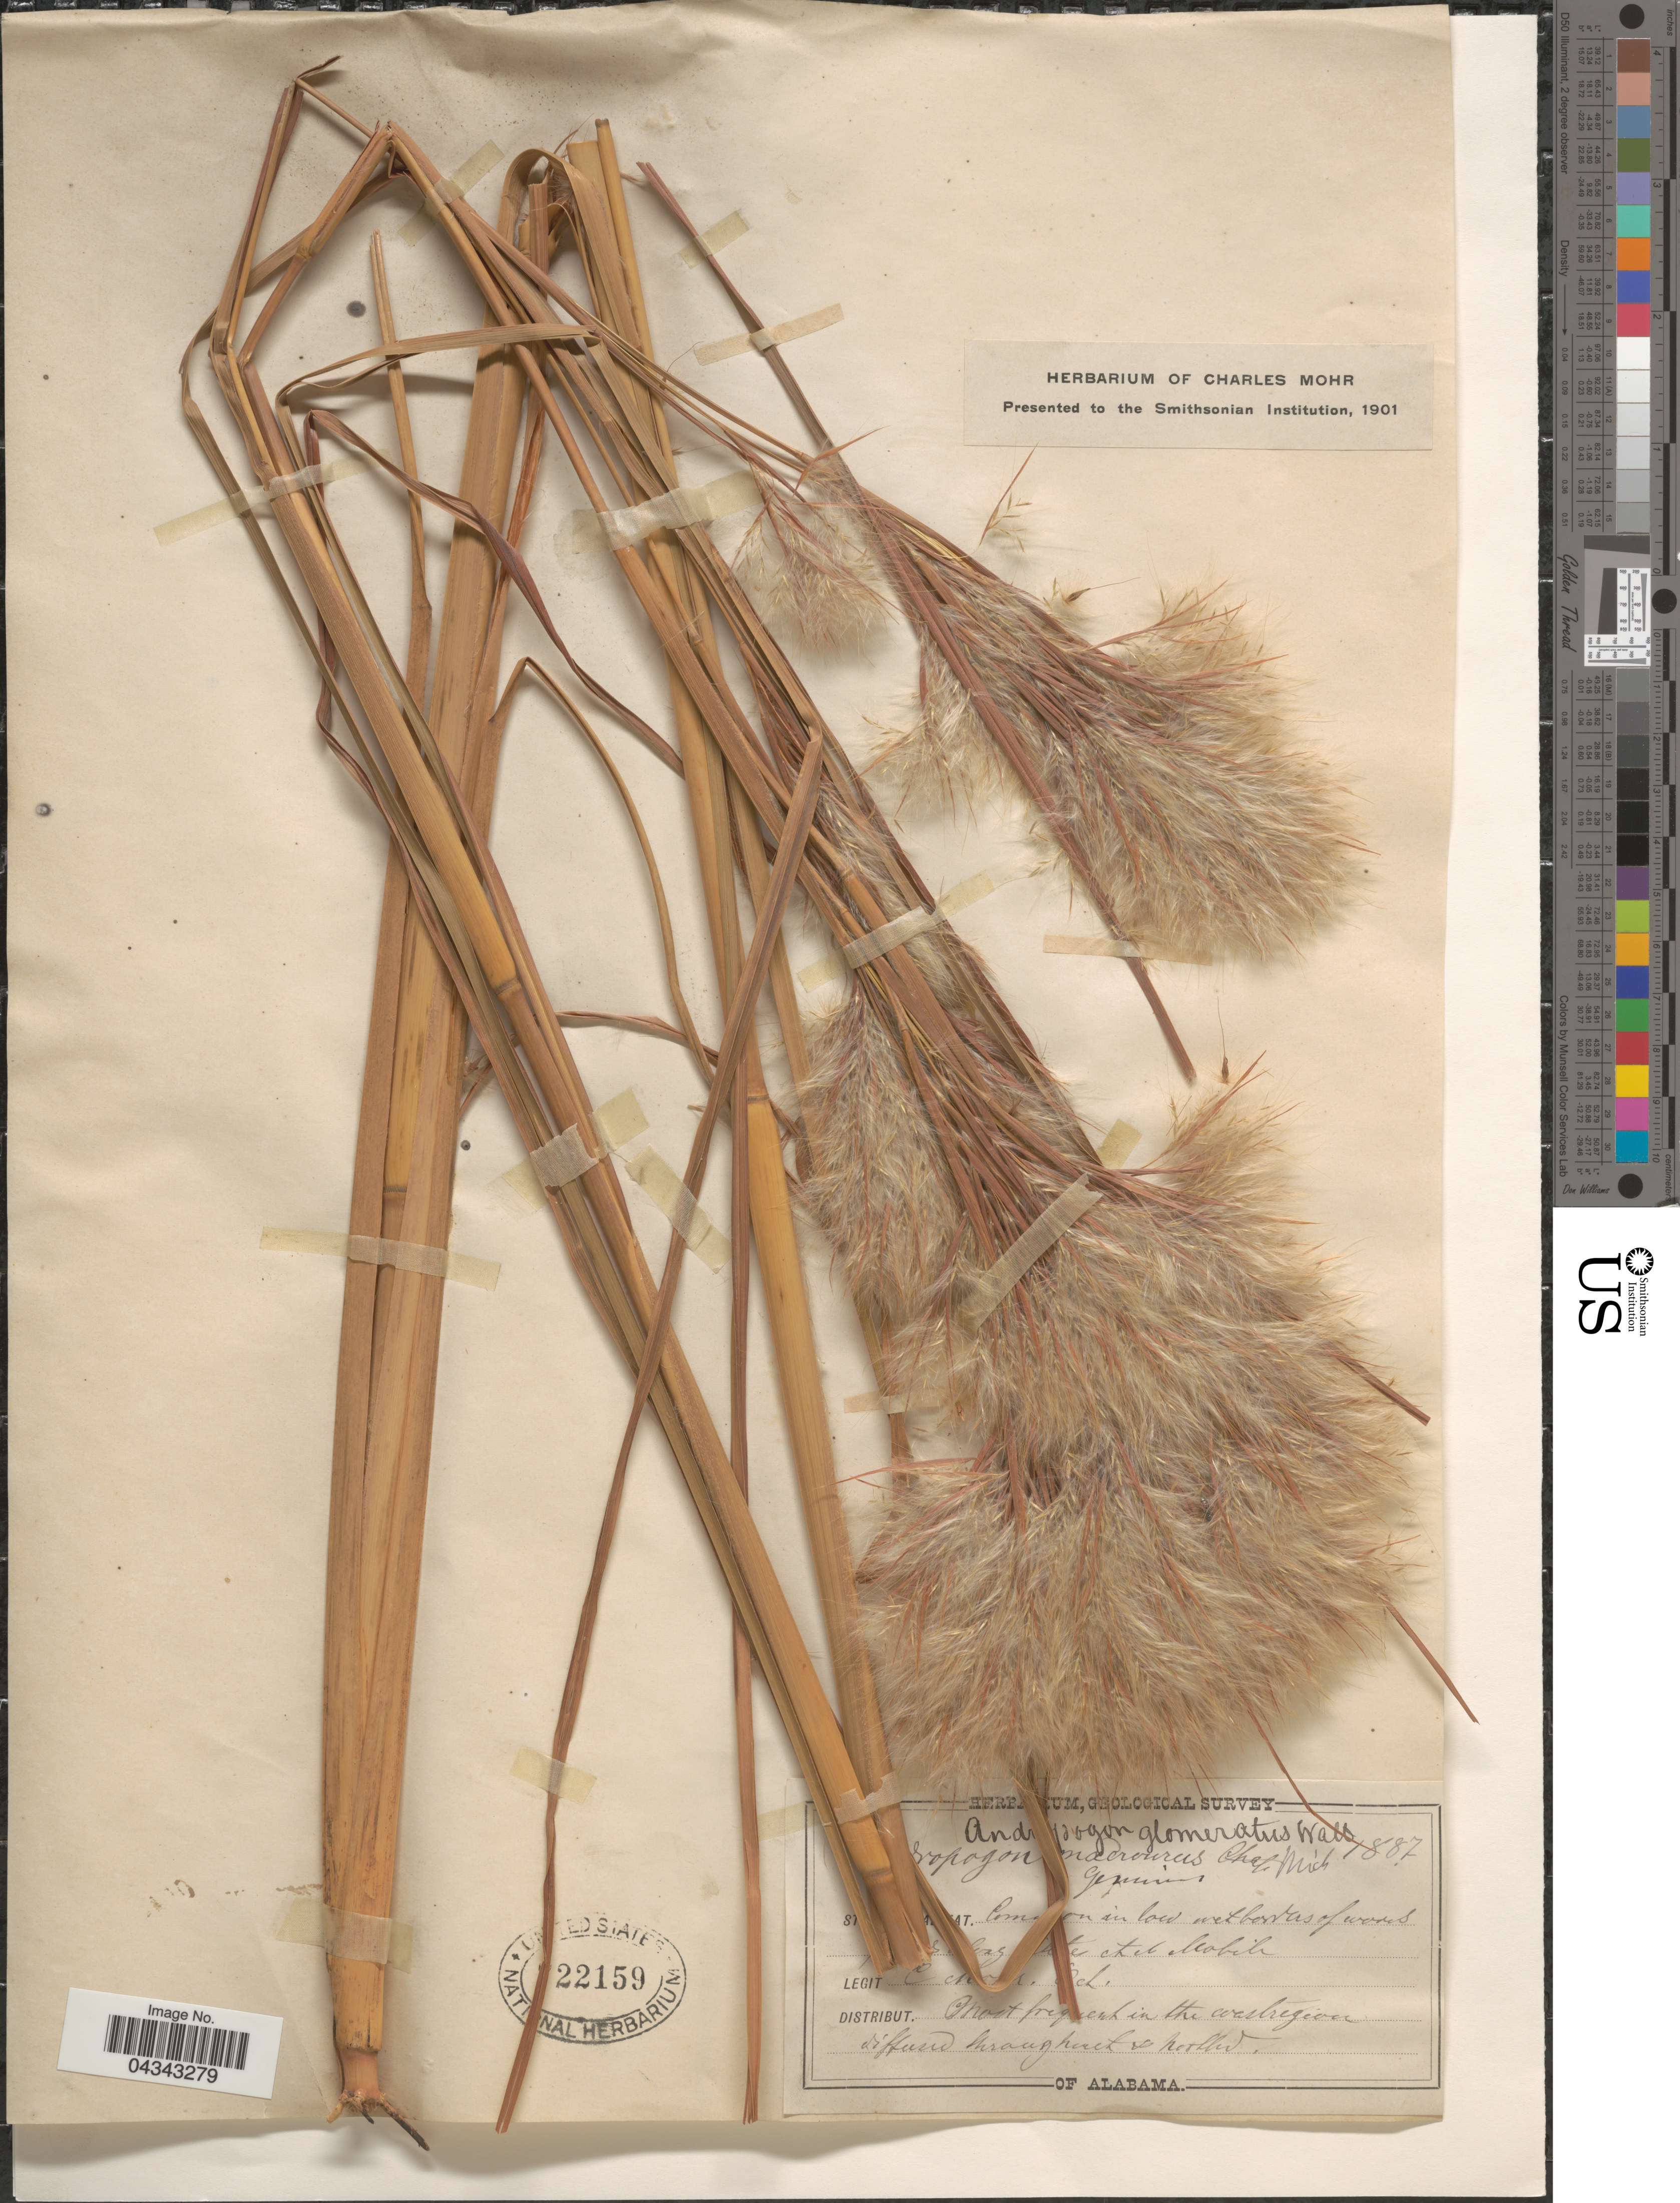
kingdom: Plantae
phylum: Tracheophyta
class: Liliopsida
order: Poales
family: Poaceae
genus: Andropogon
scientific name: Andropogon glomeratus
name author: (Walter) Britton, Stearns & Poggenb.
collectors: C. T. Mohr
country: United States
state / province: Alabama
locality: Geological Survey. Com[illegible text]on in low wet borders of woods [illegible text] Mobile.